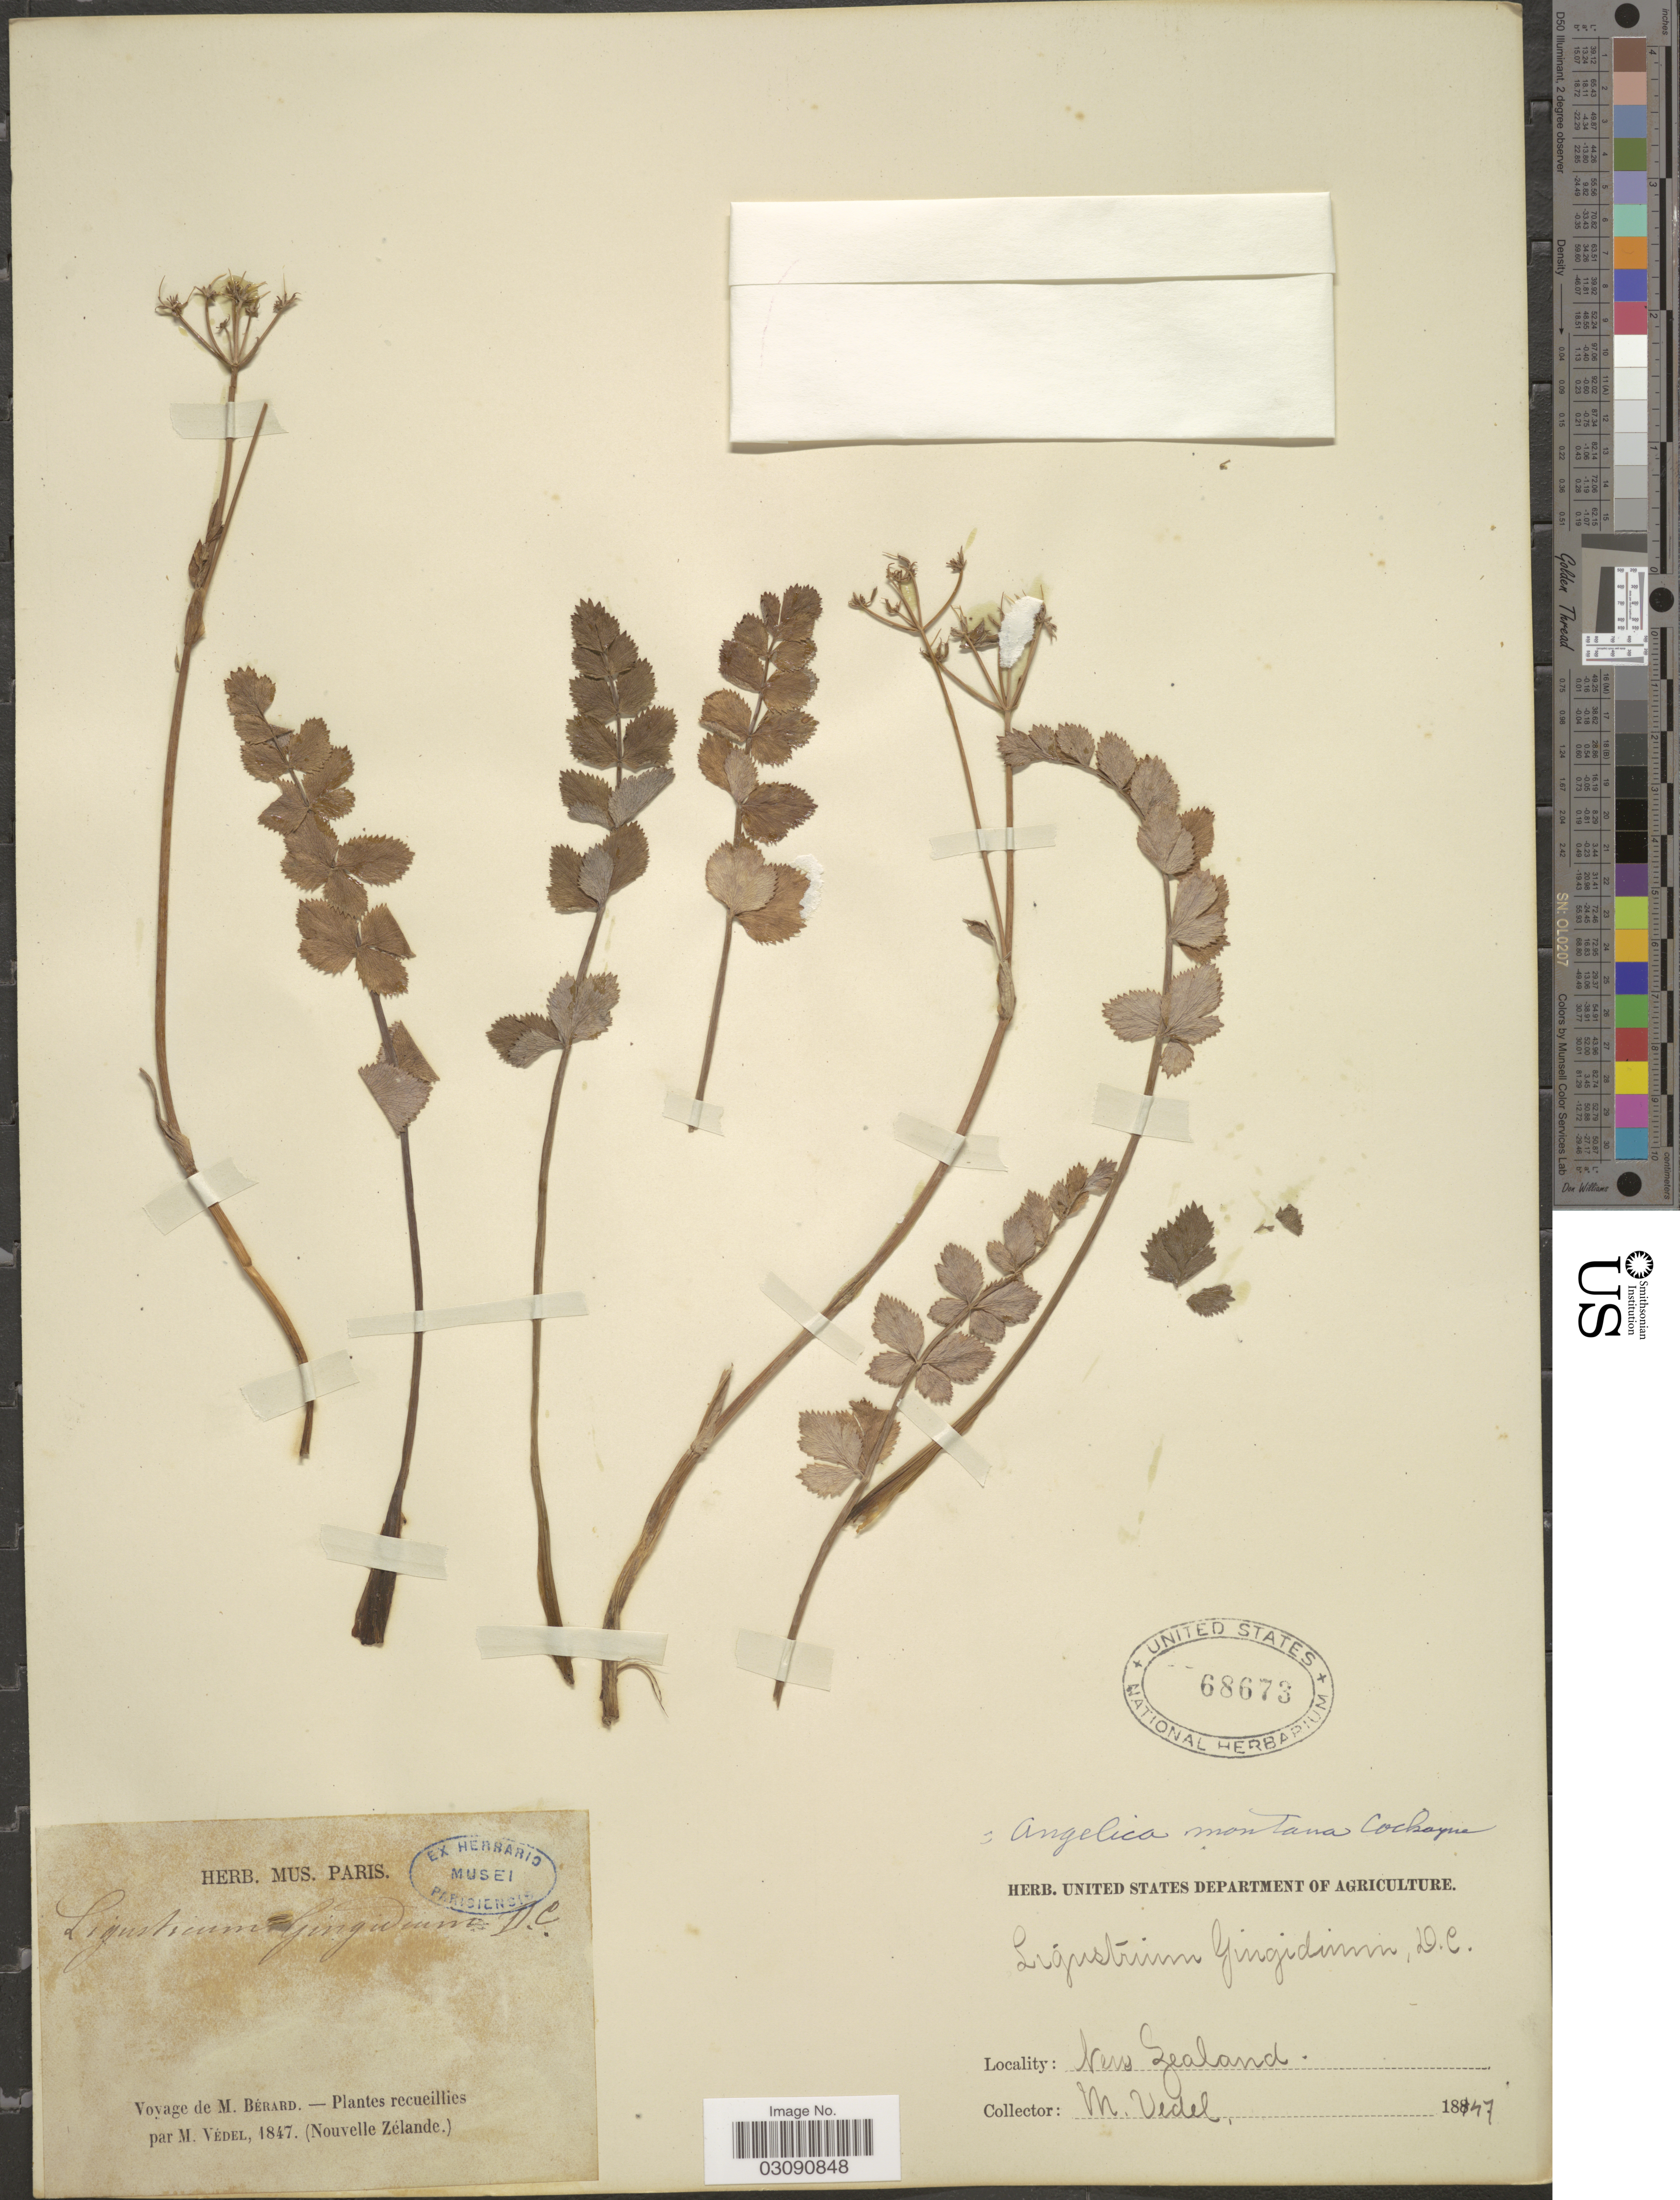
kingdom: Plantae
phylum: Tracheophyta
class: Magnoliopsida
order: Apiales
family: Apiaceae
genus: Angelica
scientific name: Angelica miqueliana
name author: Maxim.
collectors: M. Védel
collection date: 1847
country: New Zealand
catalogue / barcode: US 68673